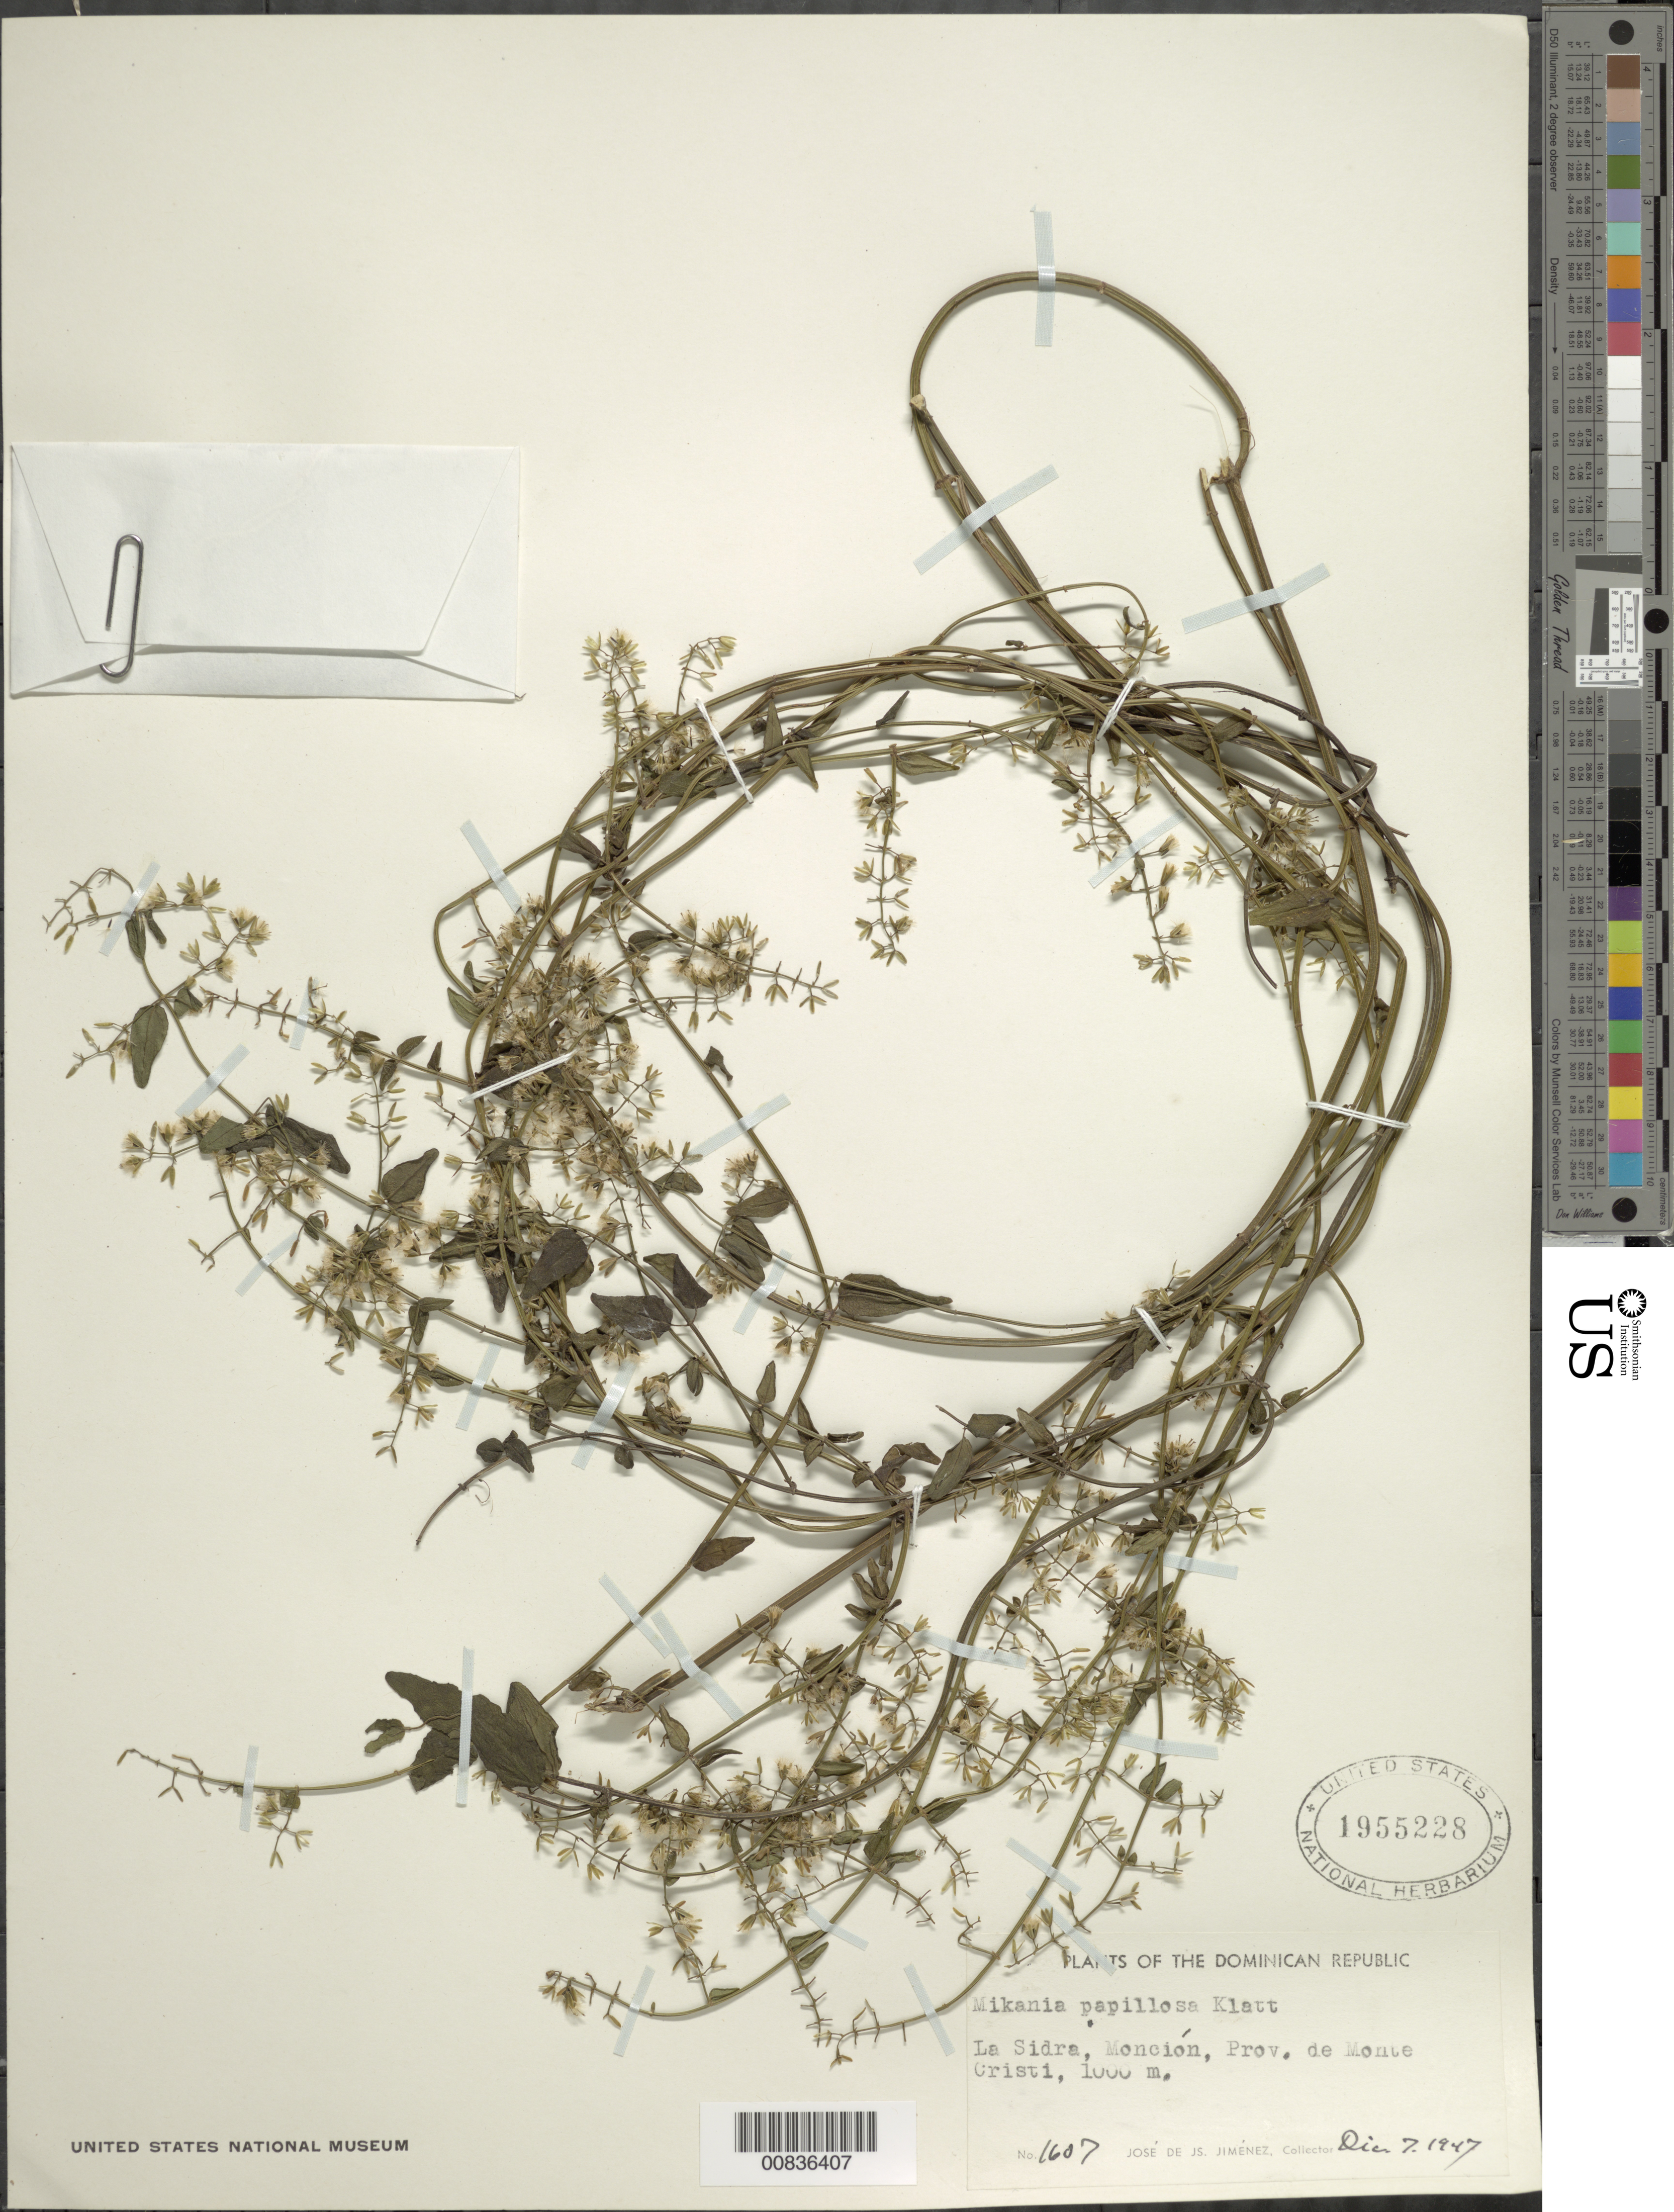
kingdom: Plantae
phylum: Tracheophyta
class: Magnoliopsida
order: Asterales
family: Asteraceae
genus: Mikania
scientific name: Mikania papillosa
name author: Klatt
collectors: J. J. Jiménez Almonte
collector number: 1607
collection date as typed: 07 Dec 1947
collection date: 1947-12-07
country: Dominican Republic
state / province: Monte Cristi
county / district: Monción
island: Hispaniola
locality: La Sidra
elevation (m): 1000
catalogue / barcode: US 1955228